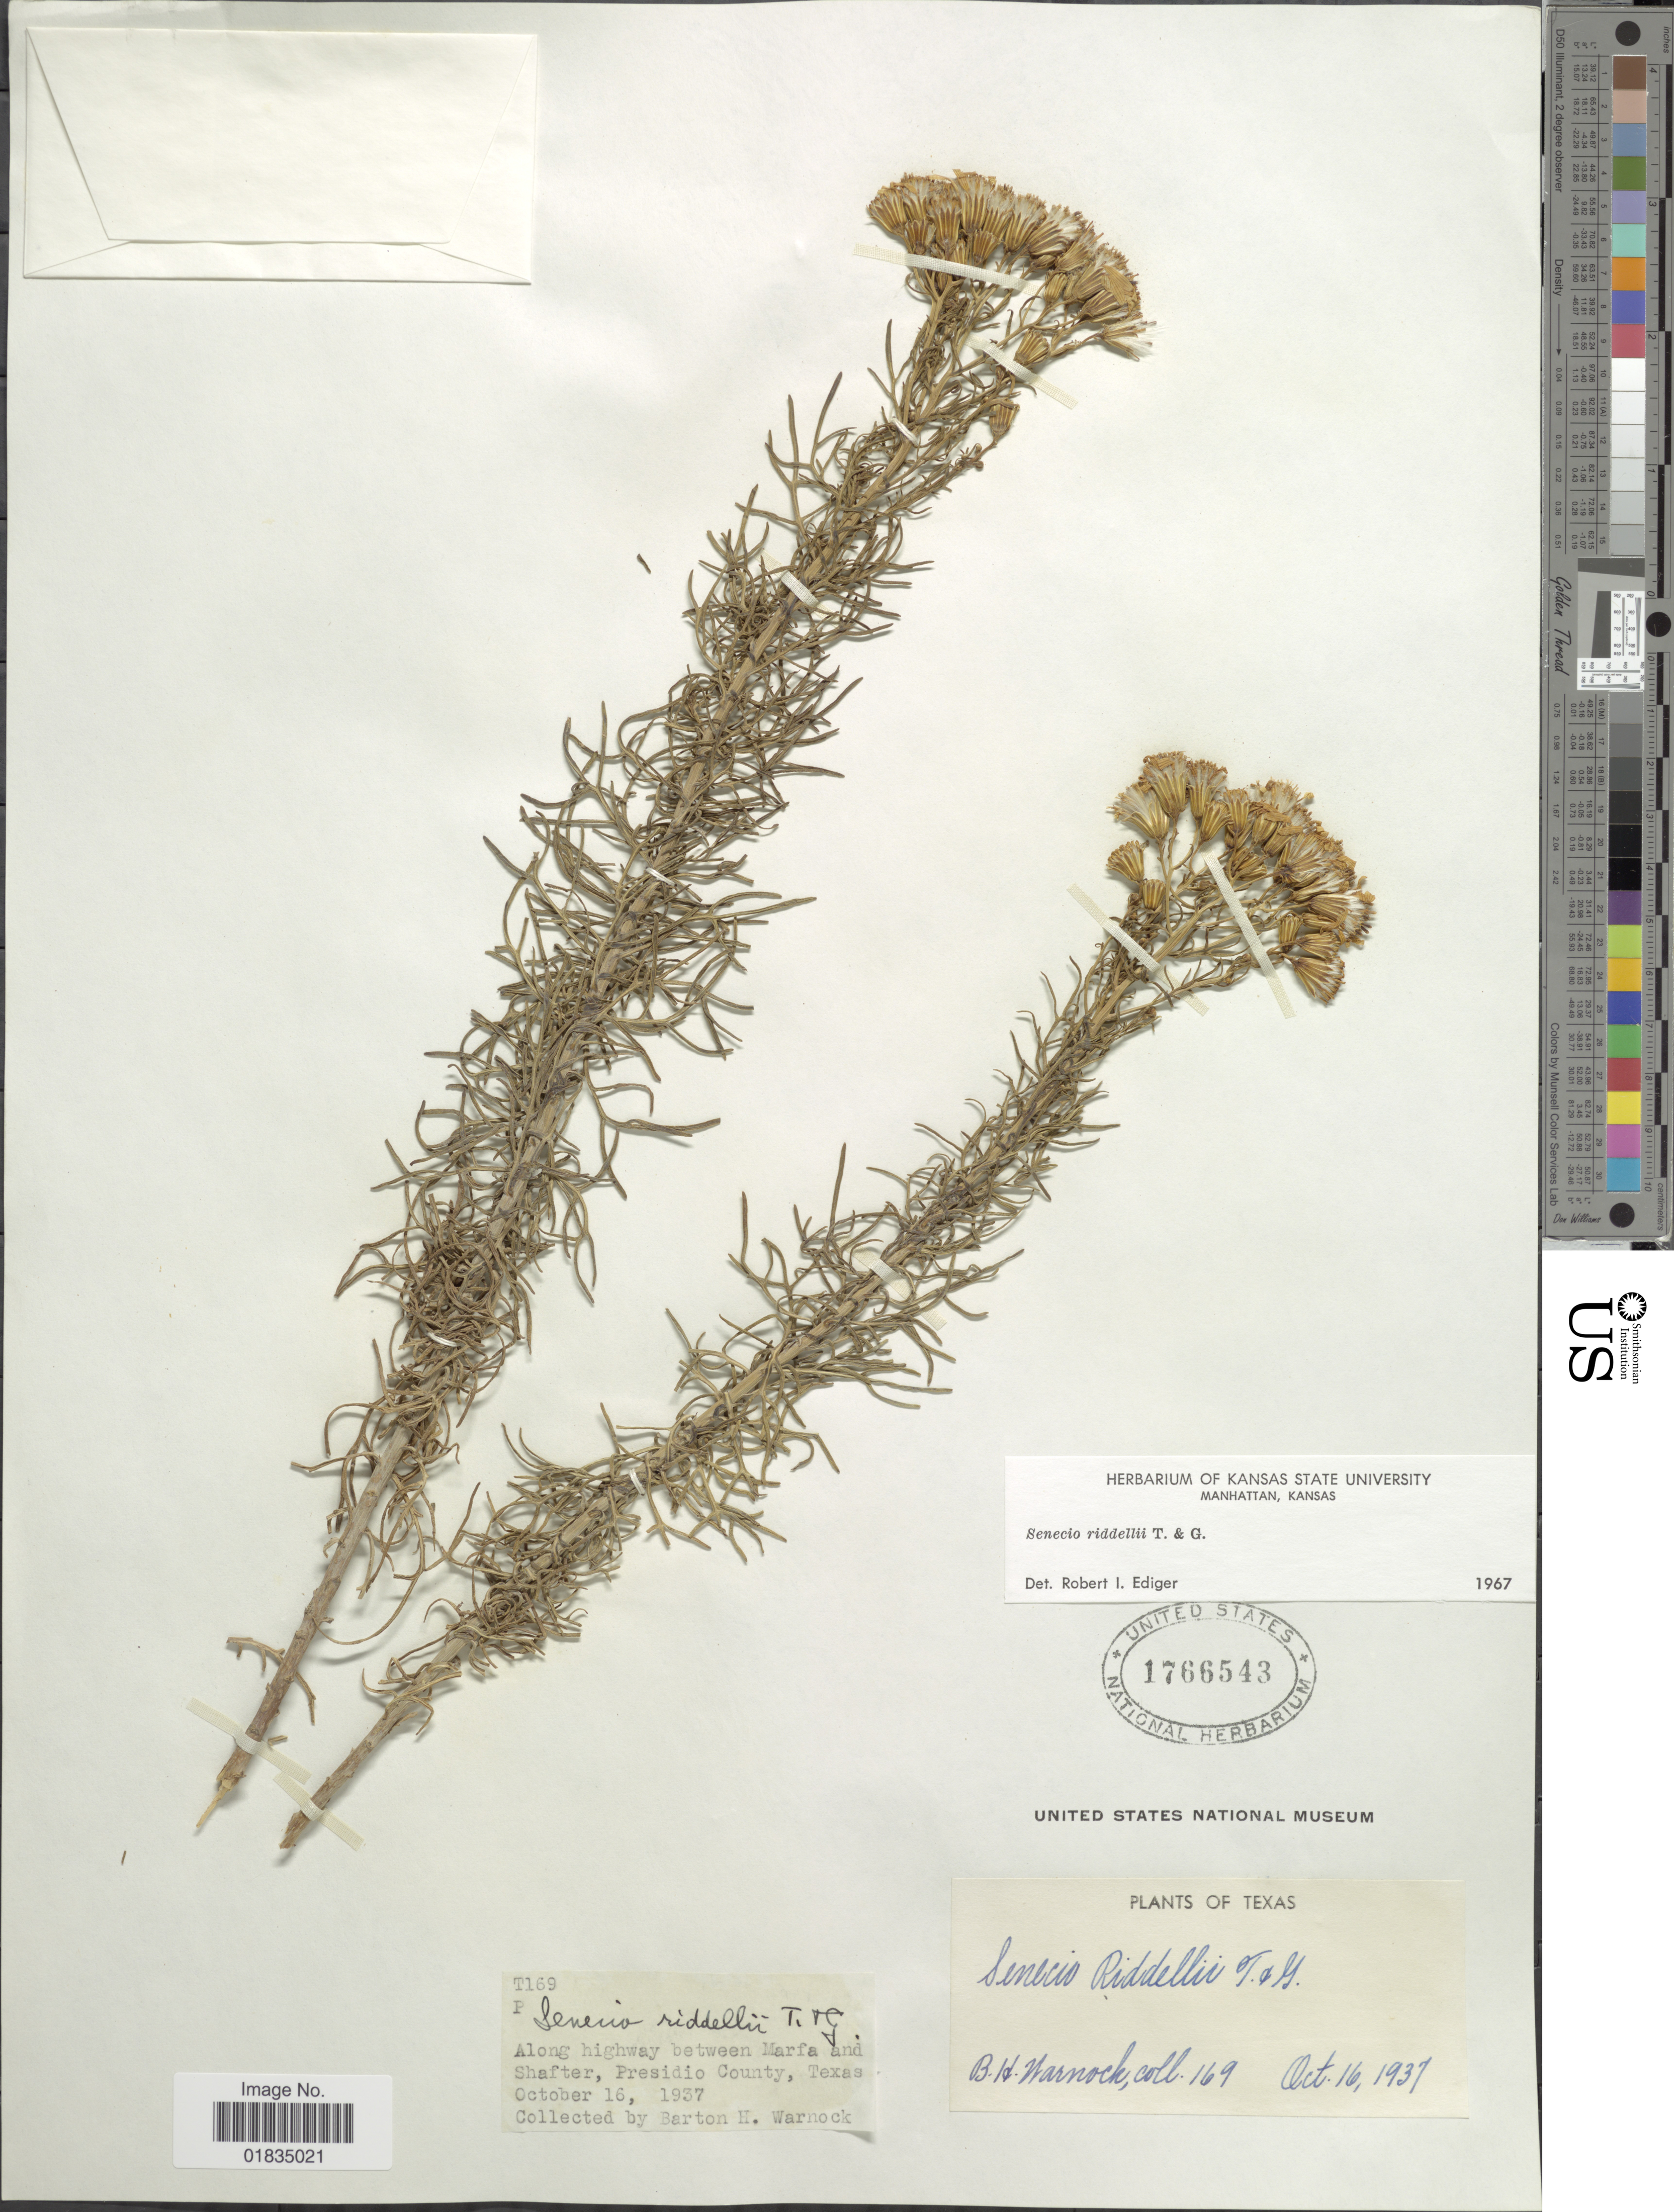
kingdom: Plantae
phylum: Tracheophyta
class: Magnoliopsida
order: Asterales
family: Asteraceae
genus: Senecio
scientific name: Senecio riddellii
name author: Torr. & A. Gray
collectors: B. H. Warnock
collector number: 169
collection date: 1937-10-16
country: United States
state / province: Texas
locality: Along highway between Marfa and Shafter, Presidio County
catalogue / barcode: US 1766543